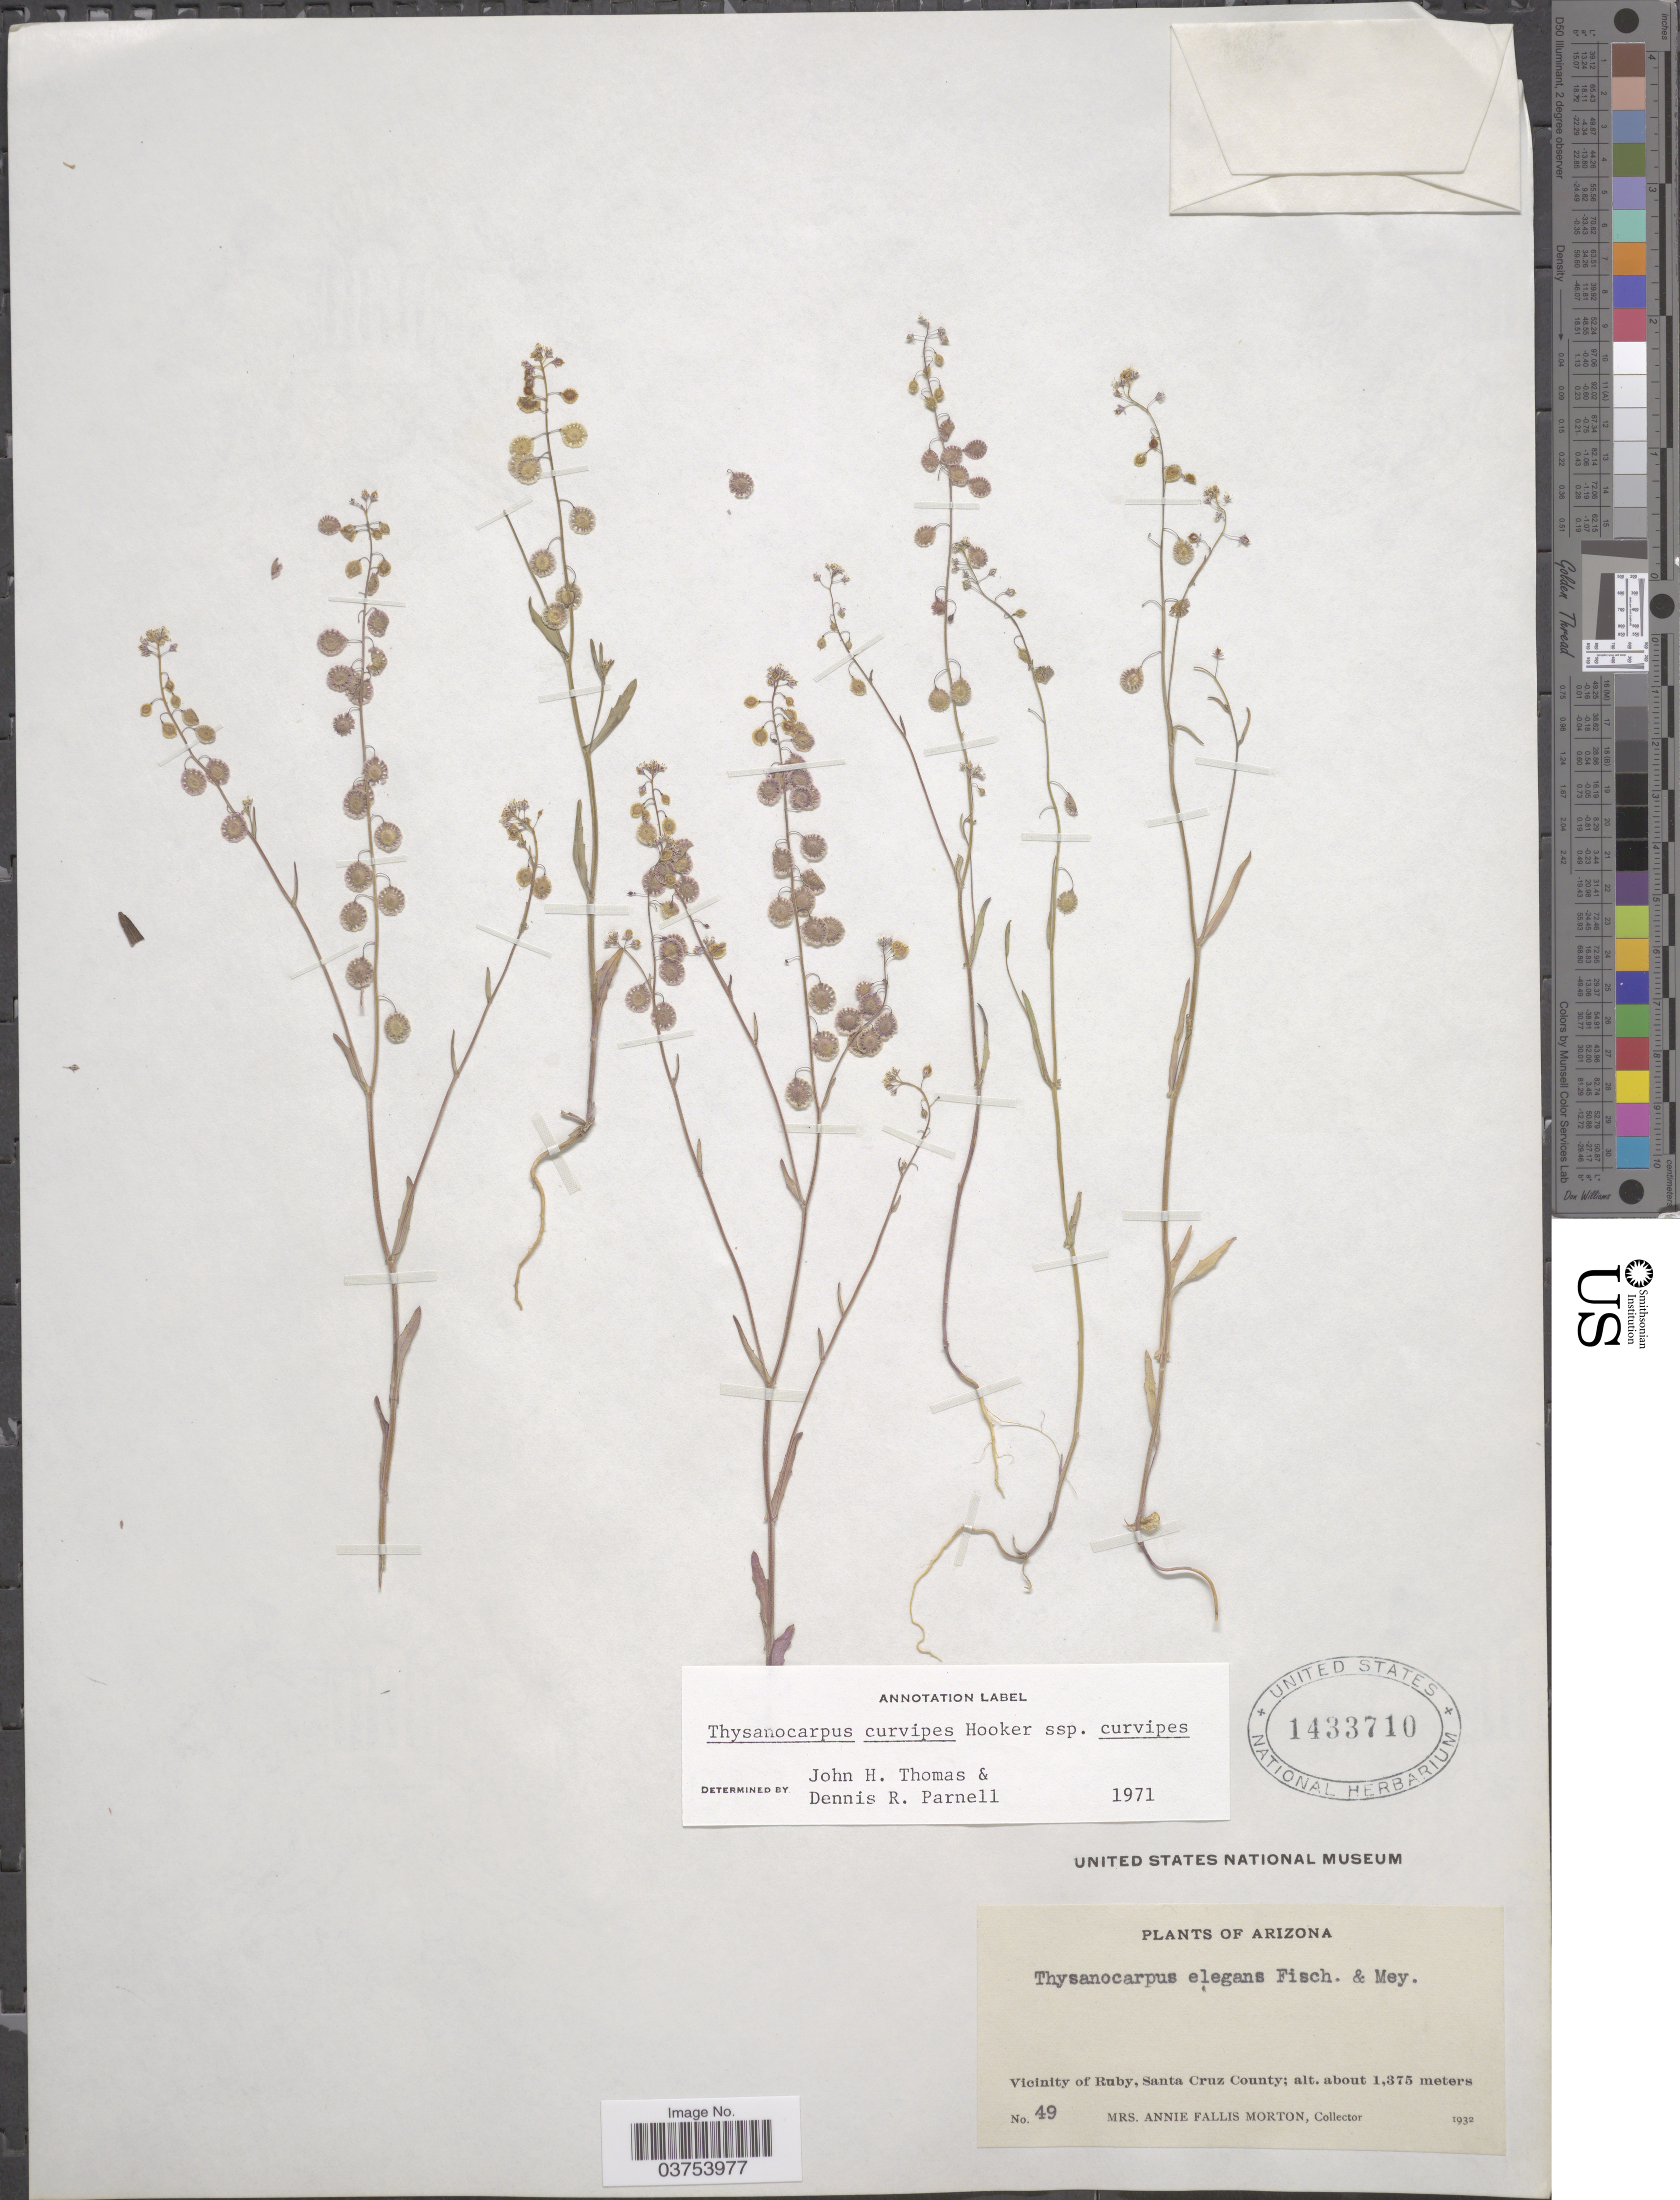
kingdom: Plantae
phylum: Tracheophyta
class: Magnoliopsida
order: Brassicales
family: Brassicaceae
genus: Thysanocarpus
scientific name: Thysanocarpus curvipes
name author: Hook.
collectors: A. F. Morton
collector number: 49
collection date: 1932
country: United States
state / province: Arizona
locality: Vicinity of Ruby, Santa Cruz County.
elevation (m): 1375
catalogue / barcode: US 1433710